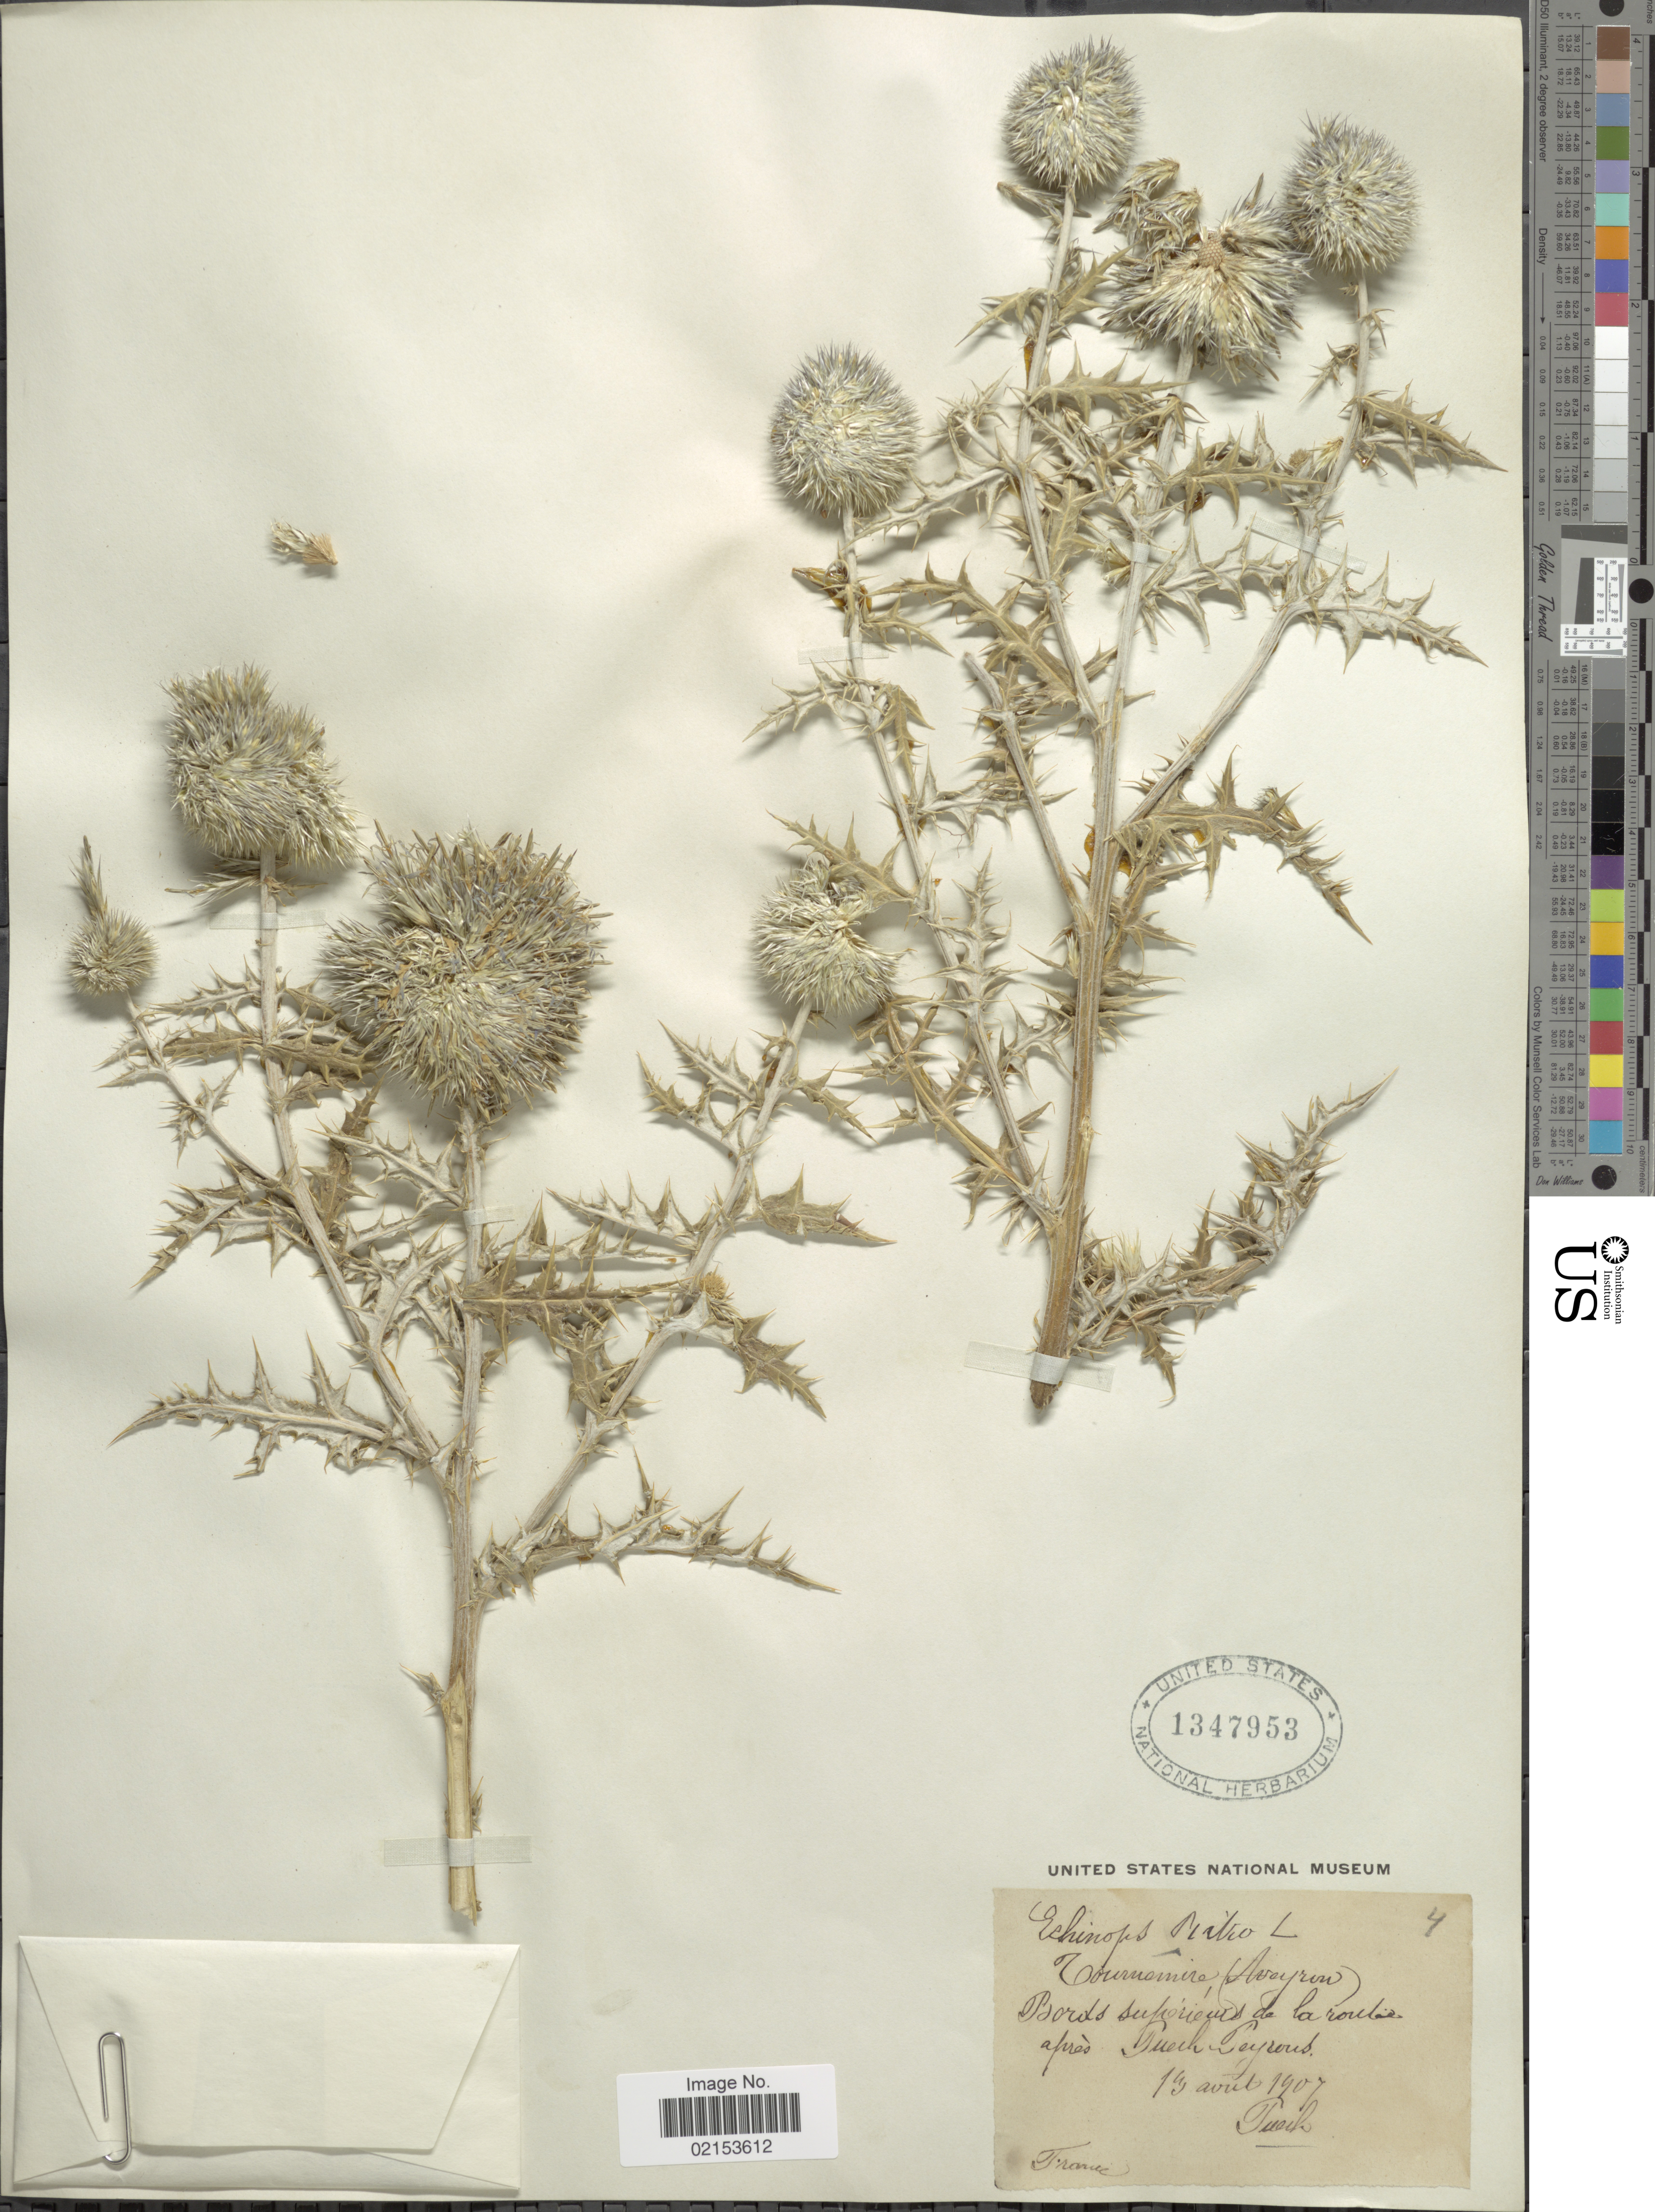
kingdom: Plantae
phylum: Tracheophyta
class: Magnoliopsida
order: Asterales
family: Asteraceae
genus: Echinops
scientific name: Echinops ritro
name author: L.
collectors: Puech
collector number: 4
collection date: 1907-04-19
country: France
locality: Bords superieurs de la route apres Tuech Veyrons [interpreted]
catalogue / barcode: US 1347953